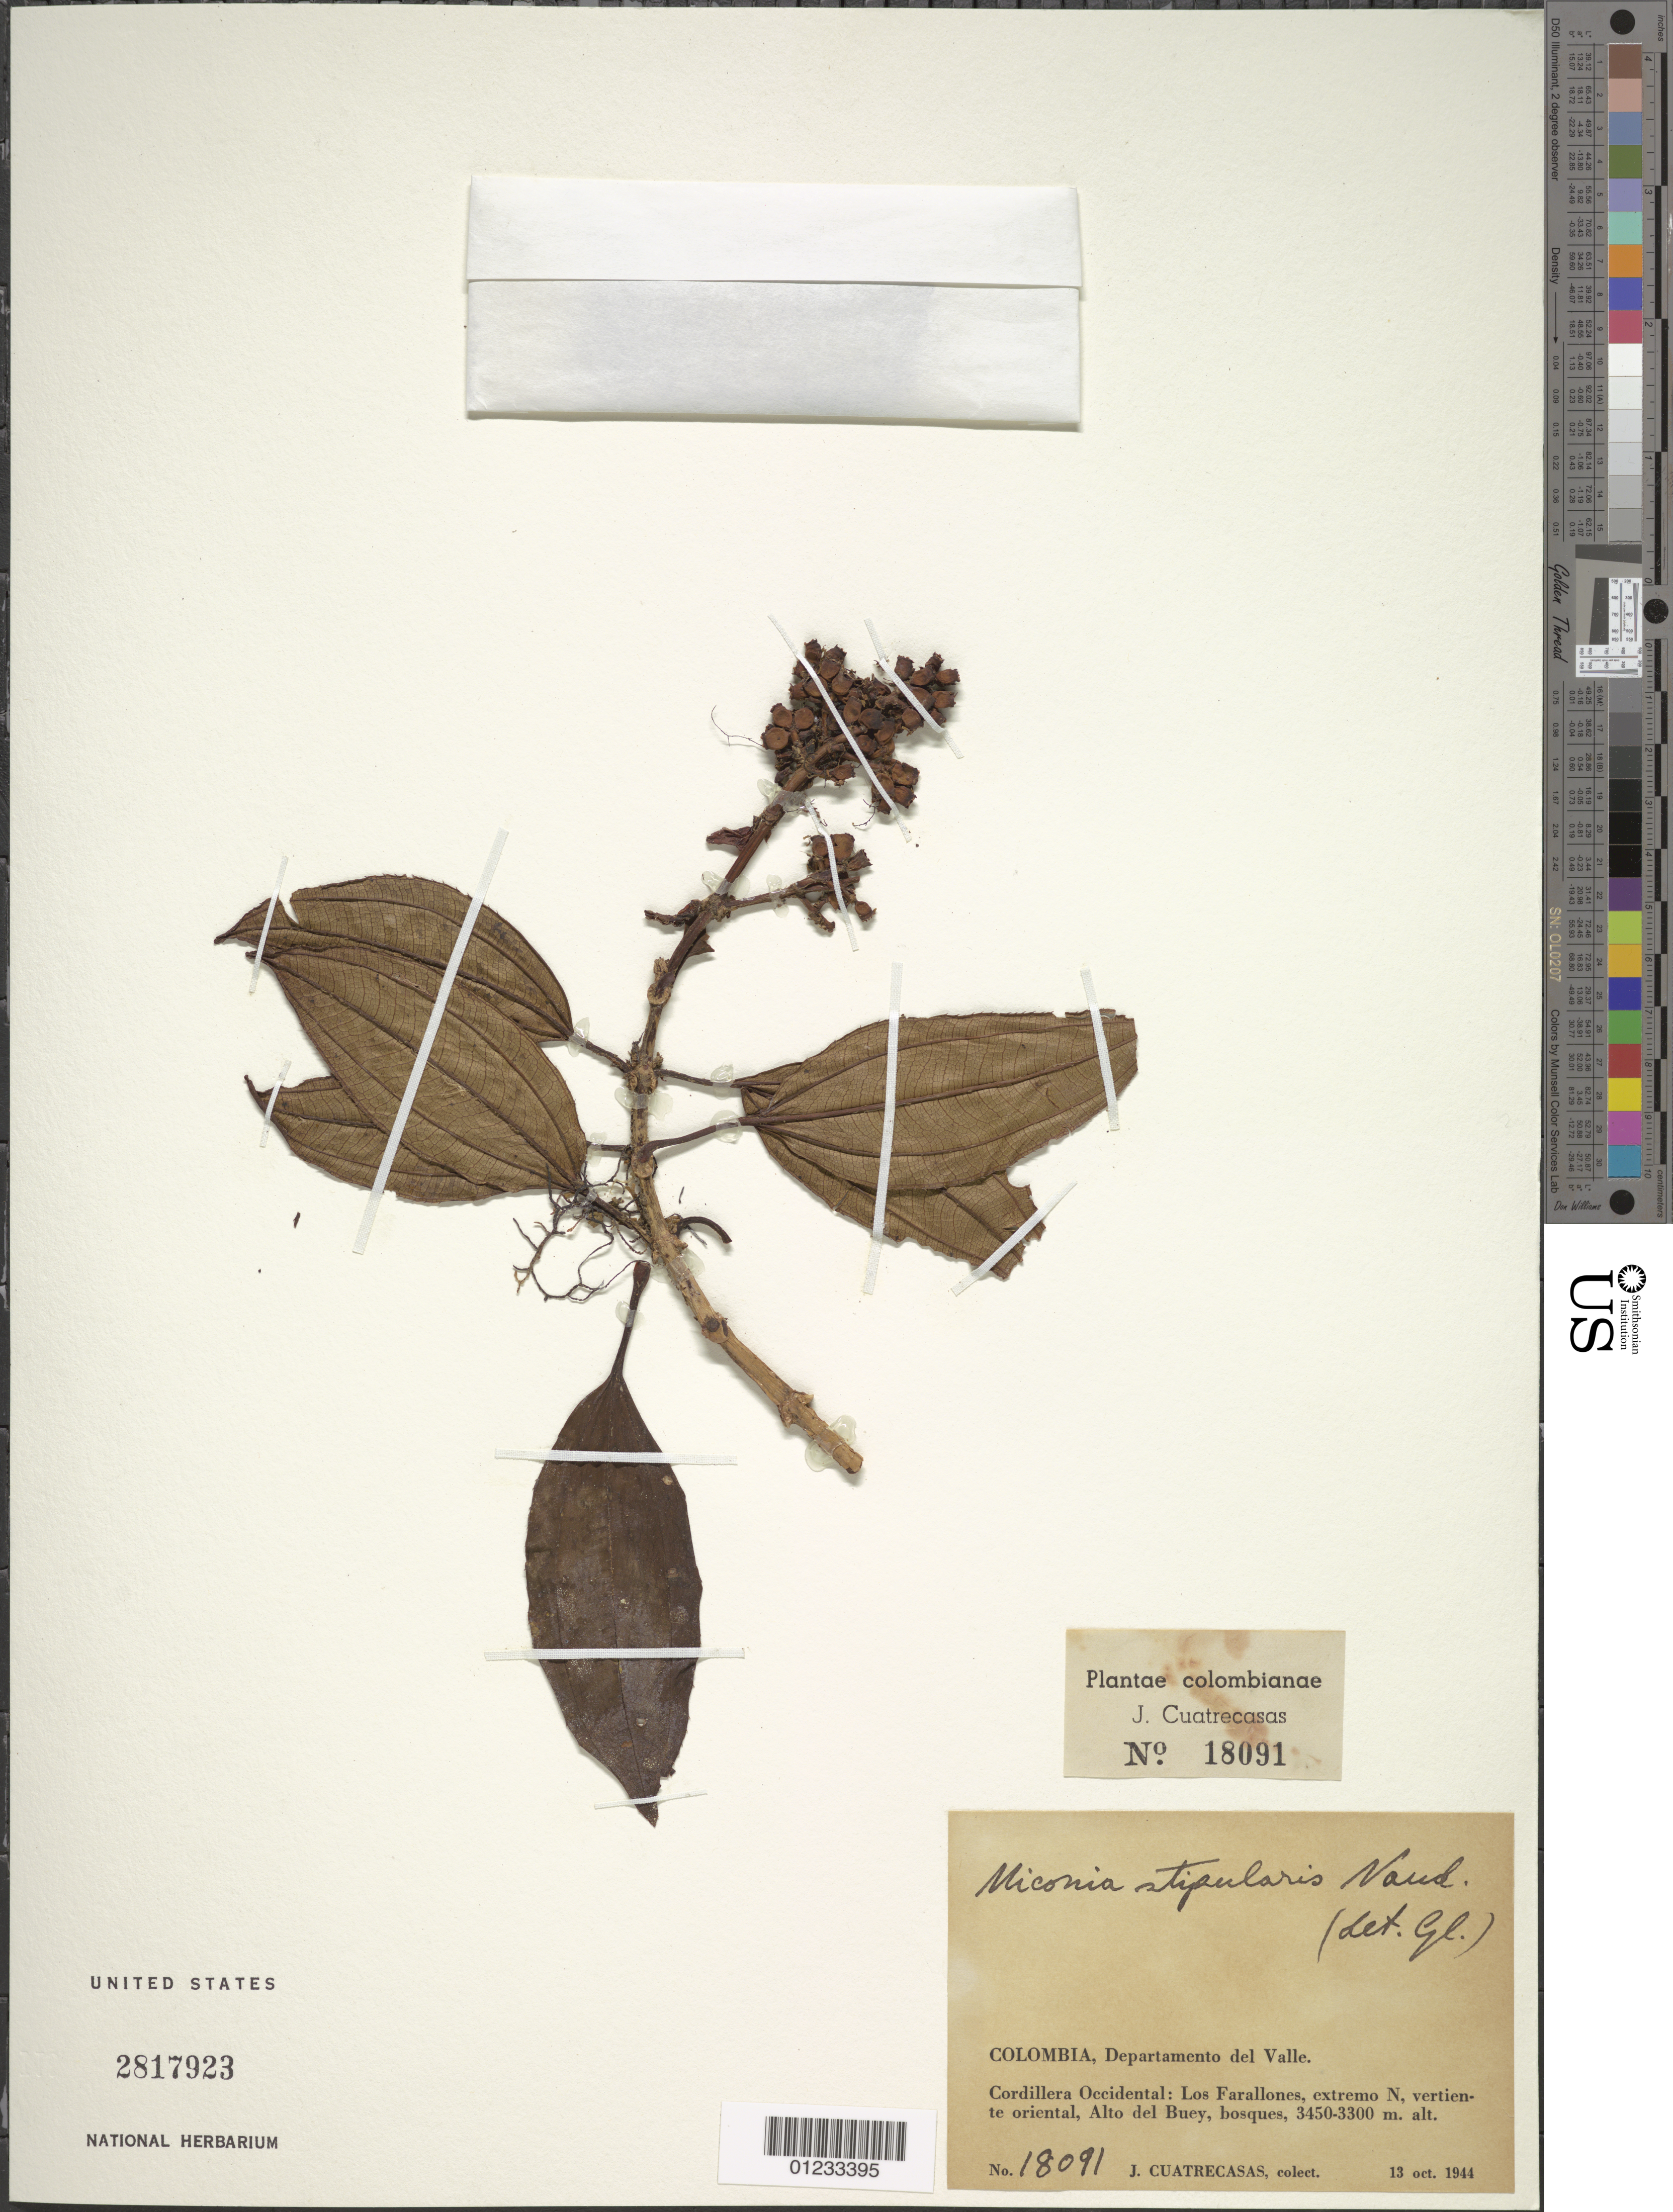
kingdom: Plantae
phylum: Tracheophyta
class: Magnoliopsida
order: Myrtales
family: Melastomataceae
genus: Miconia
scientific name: Miconia stipularis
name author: Naudin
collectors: J. Cuatrecasas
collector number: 18091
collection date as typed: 13 Oct 1944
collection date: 1944-10-13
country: Colombia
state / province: Valle del Cauca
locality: Cordillera Occidental, Los Farallones, extremo N, Vertiente Oriental, Alto del Buey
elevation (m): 3300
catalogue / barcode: US 2817923